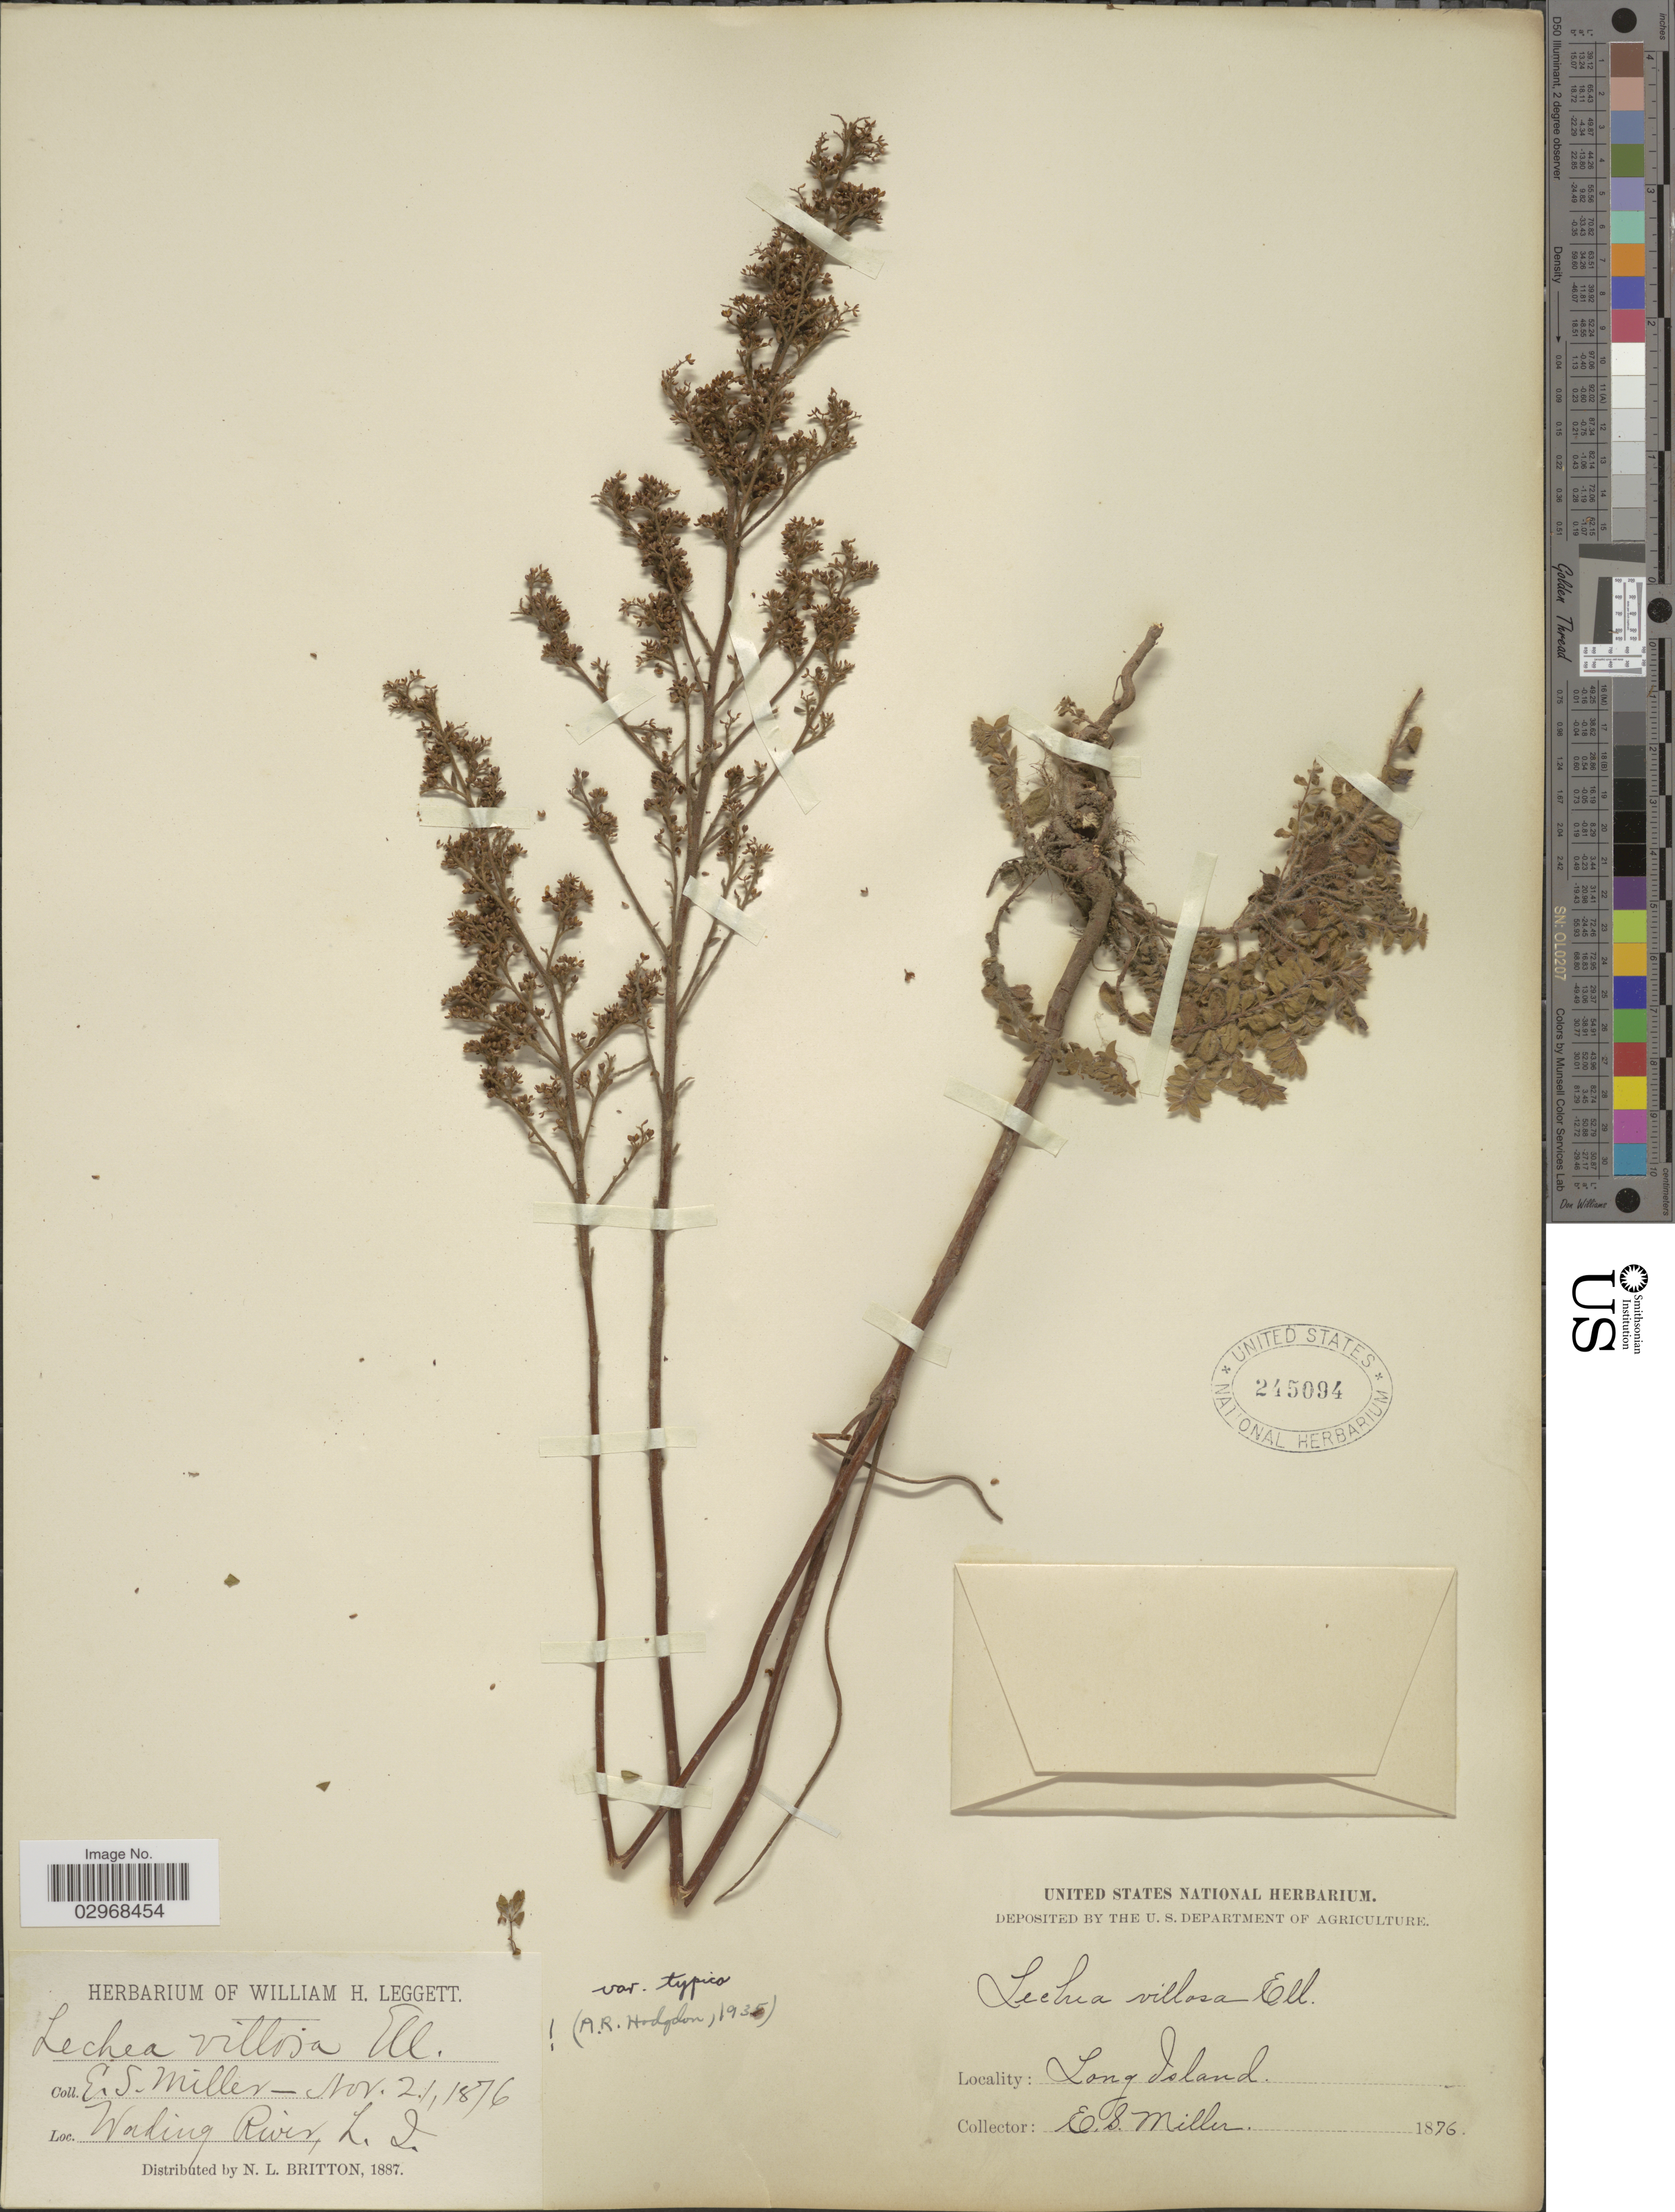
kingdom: Plantae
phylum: Tracheophyta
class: Magnoliopsida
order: Malvales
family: Cistaceae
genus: Lechea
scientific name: Lechea villosa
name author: Elliott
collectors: E. S. Miller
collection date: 1876-11-21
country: United States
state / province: New York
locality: Long Island, Wading River.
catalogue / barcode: US 245094